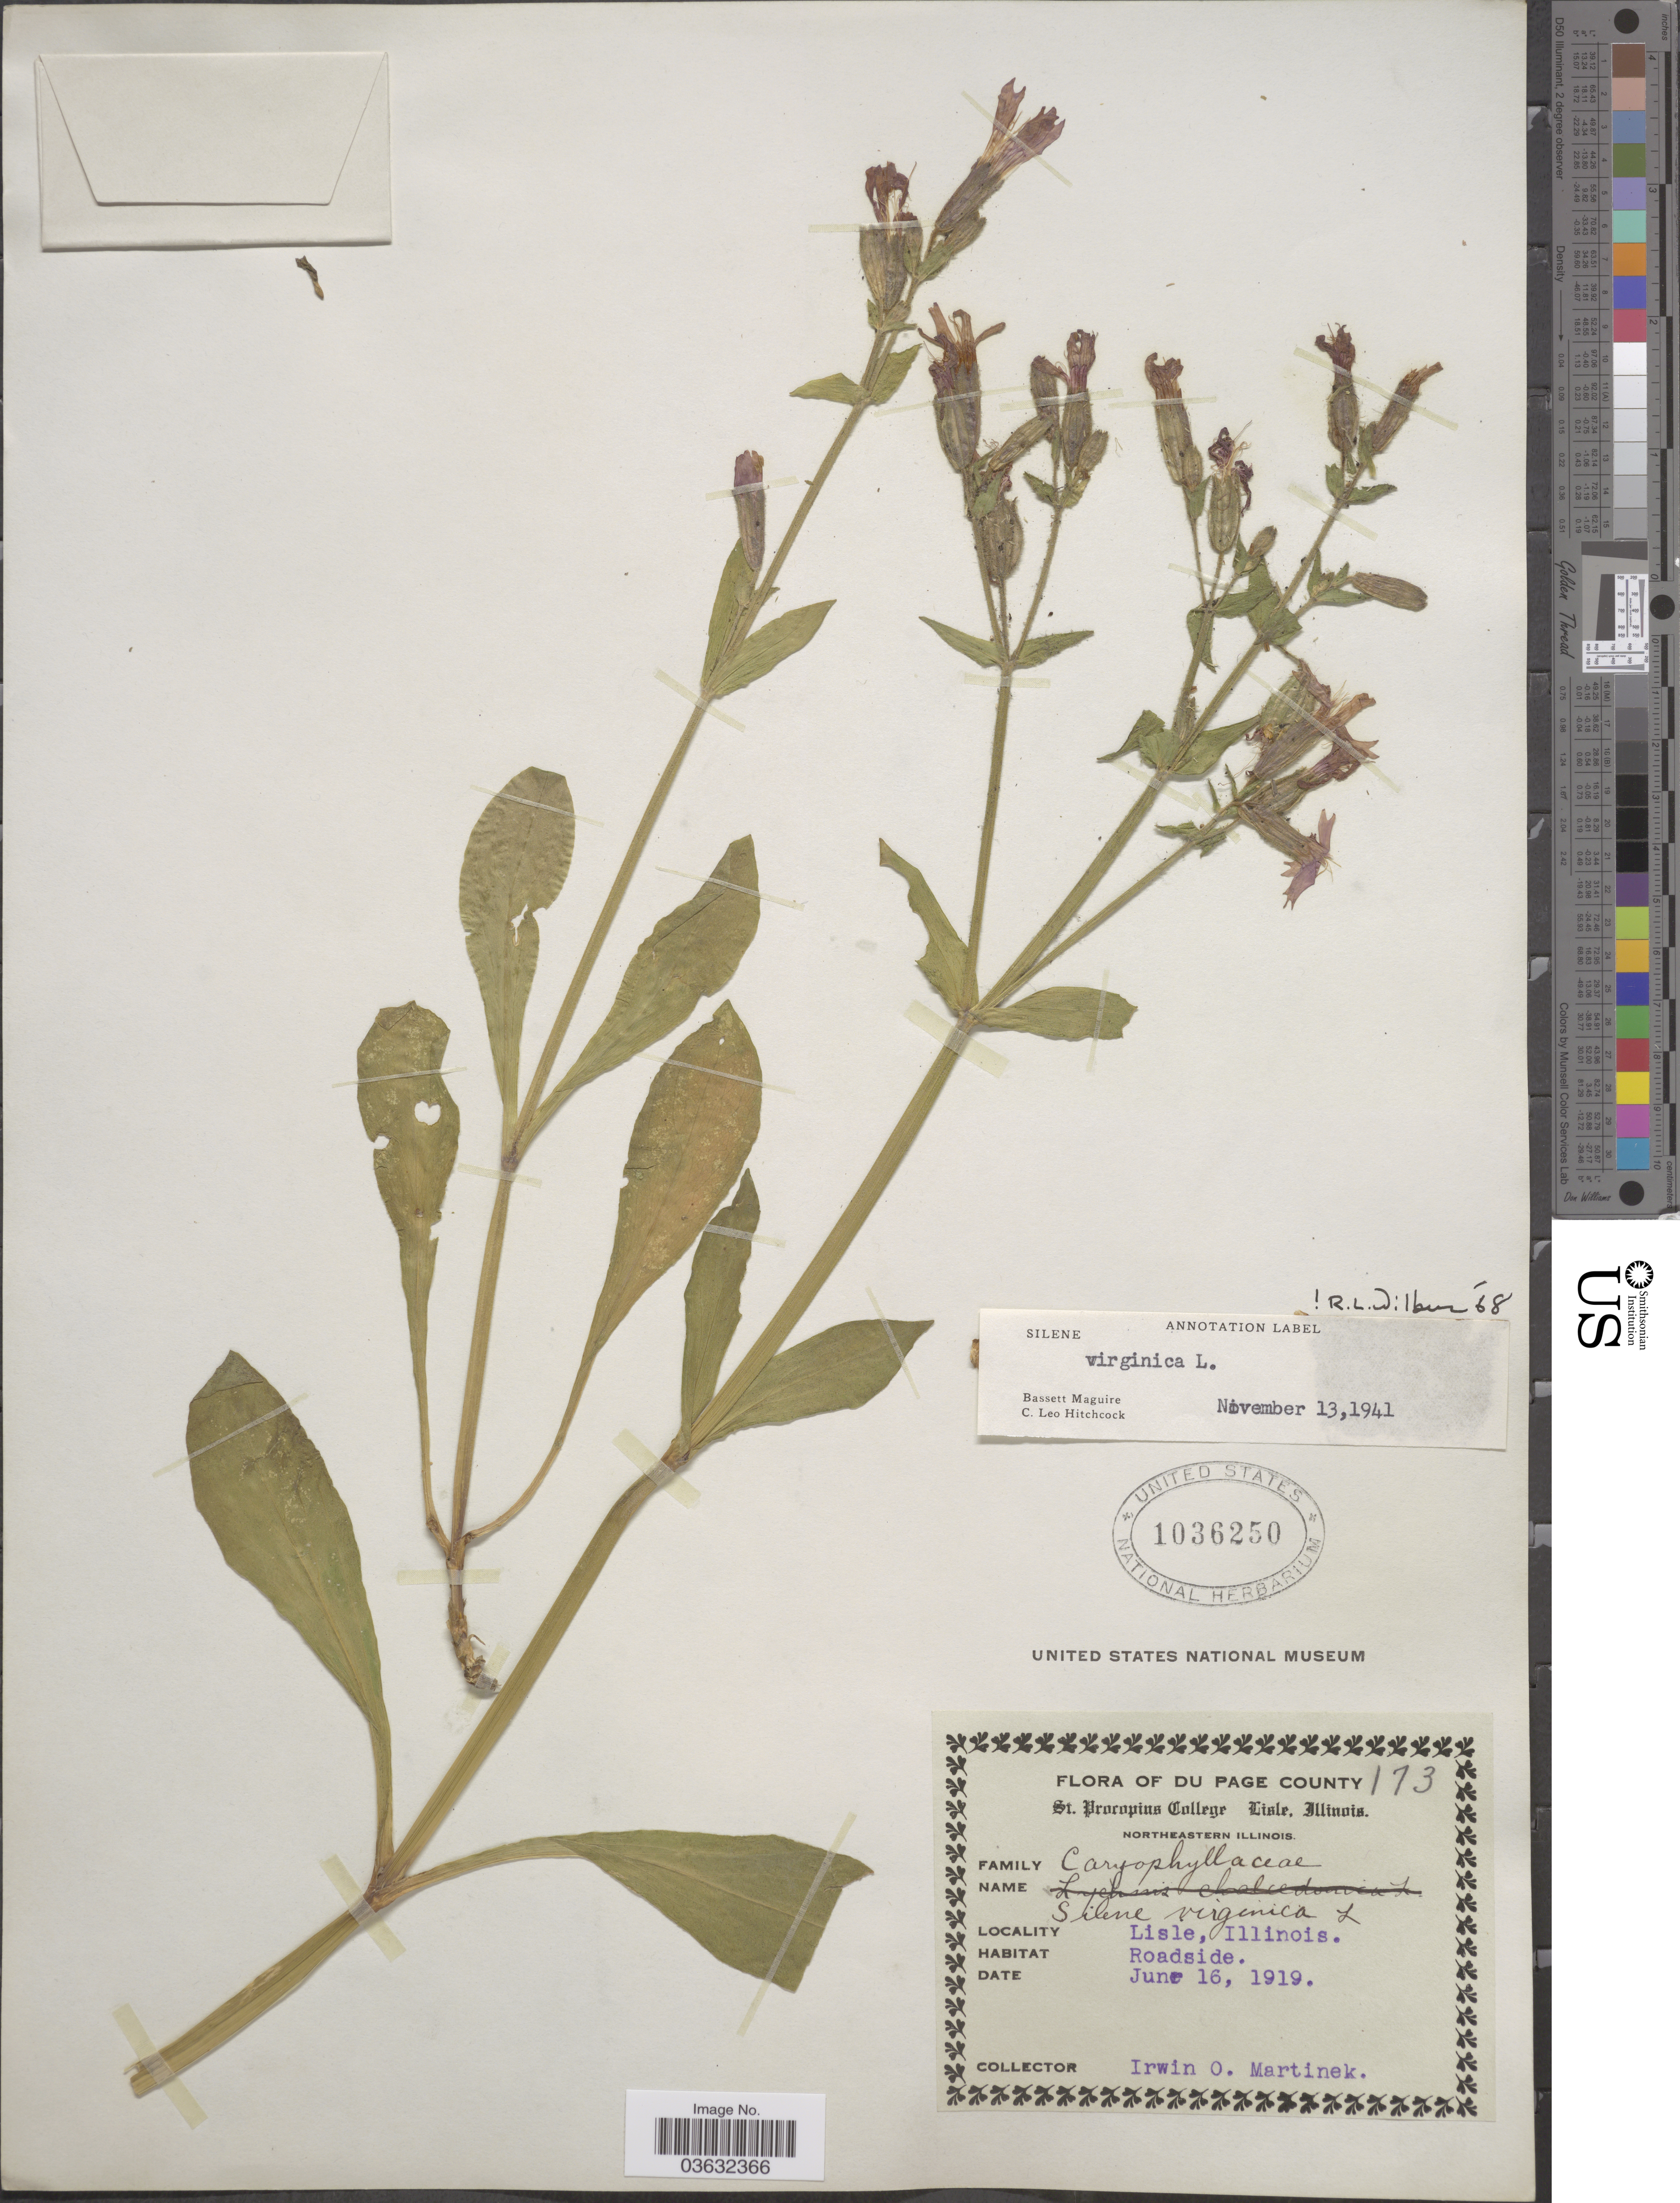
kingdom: Plantae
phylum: Tracheophyta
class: Magnoliopsida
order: Caryophyllales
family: Caryophyllaceae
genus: Silene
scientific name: Silene virginica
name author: L.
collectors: I. Martinek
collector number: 173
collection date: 1919-06-16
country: United States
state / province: Illinois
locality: Du Page County, Northeastern Illinois. Lisle.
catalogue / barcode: US 1036250